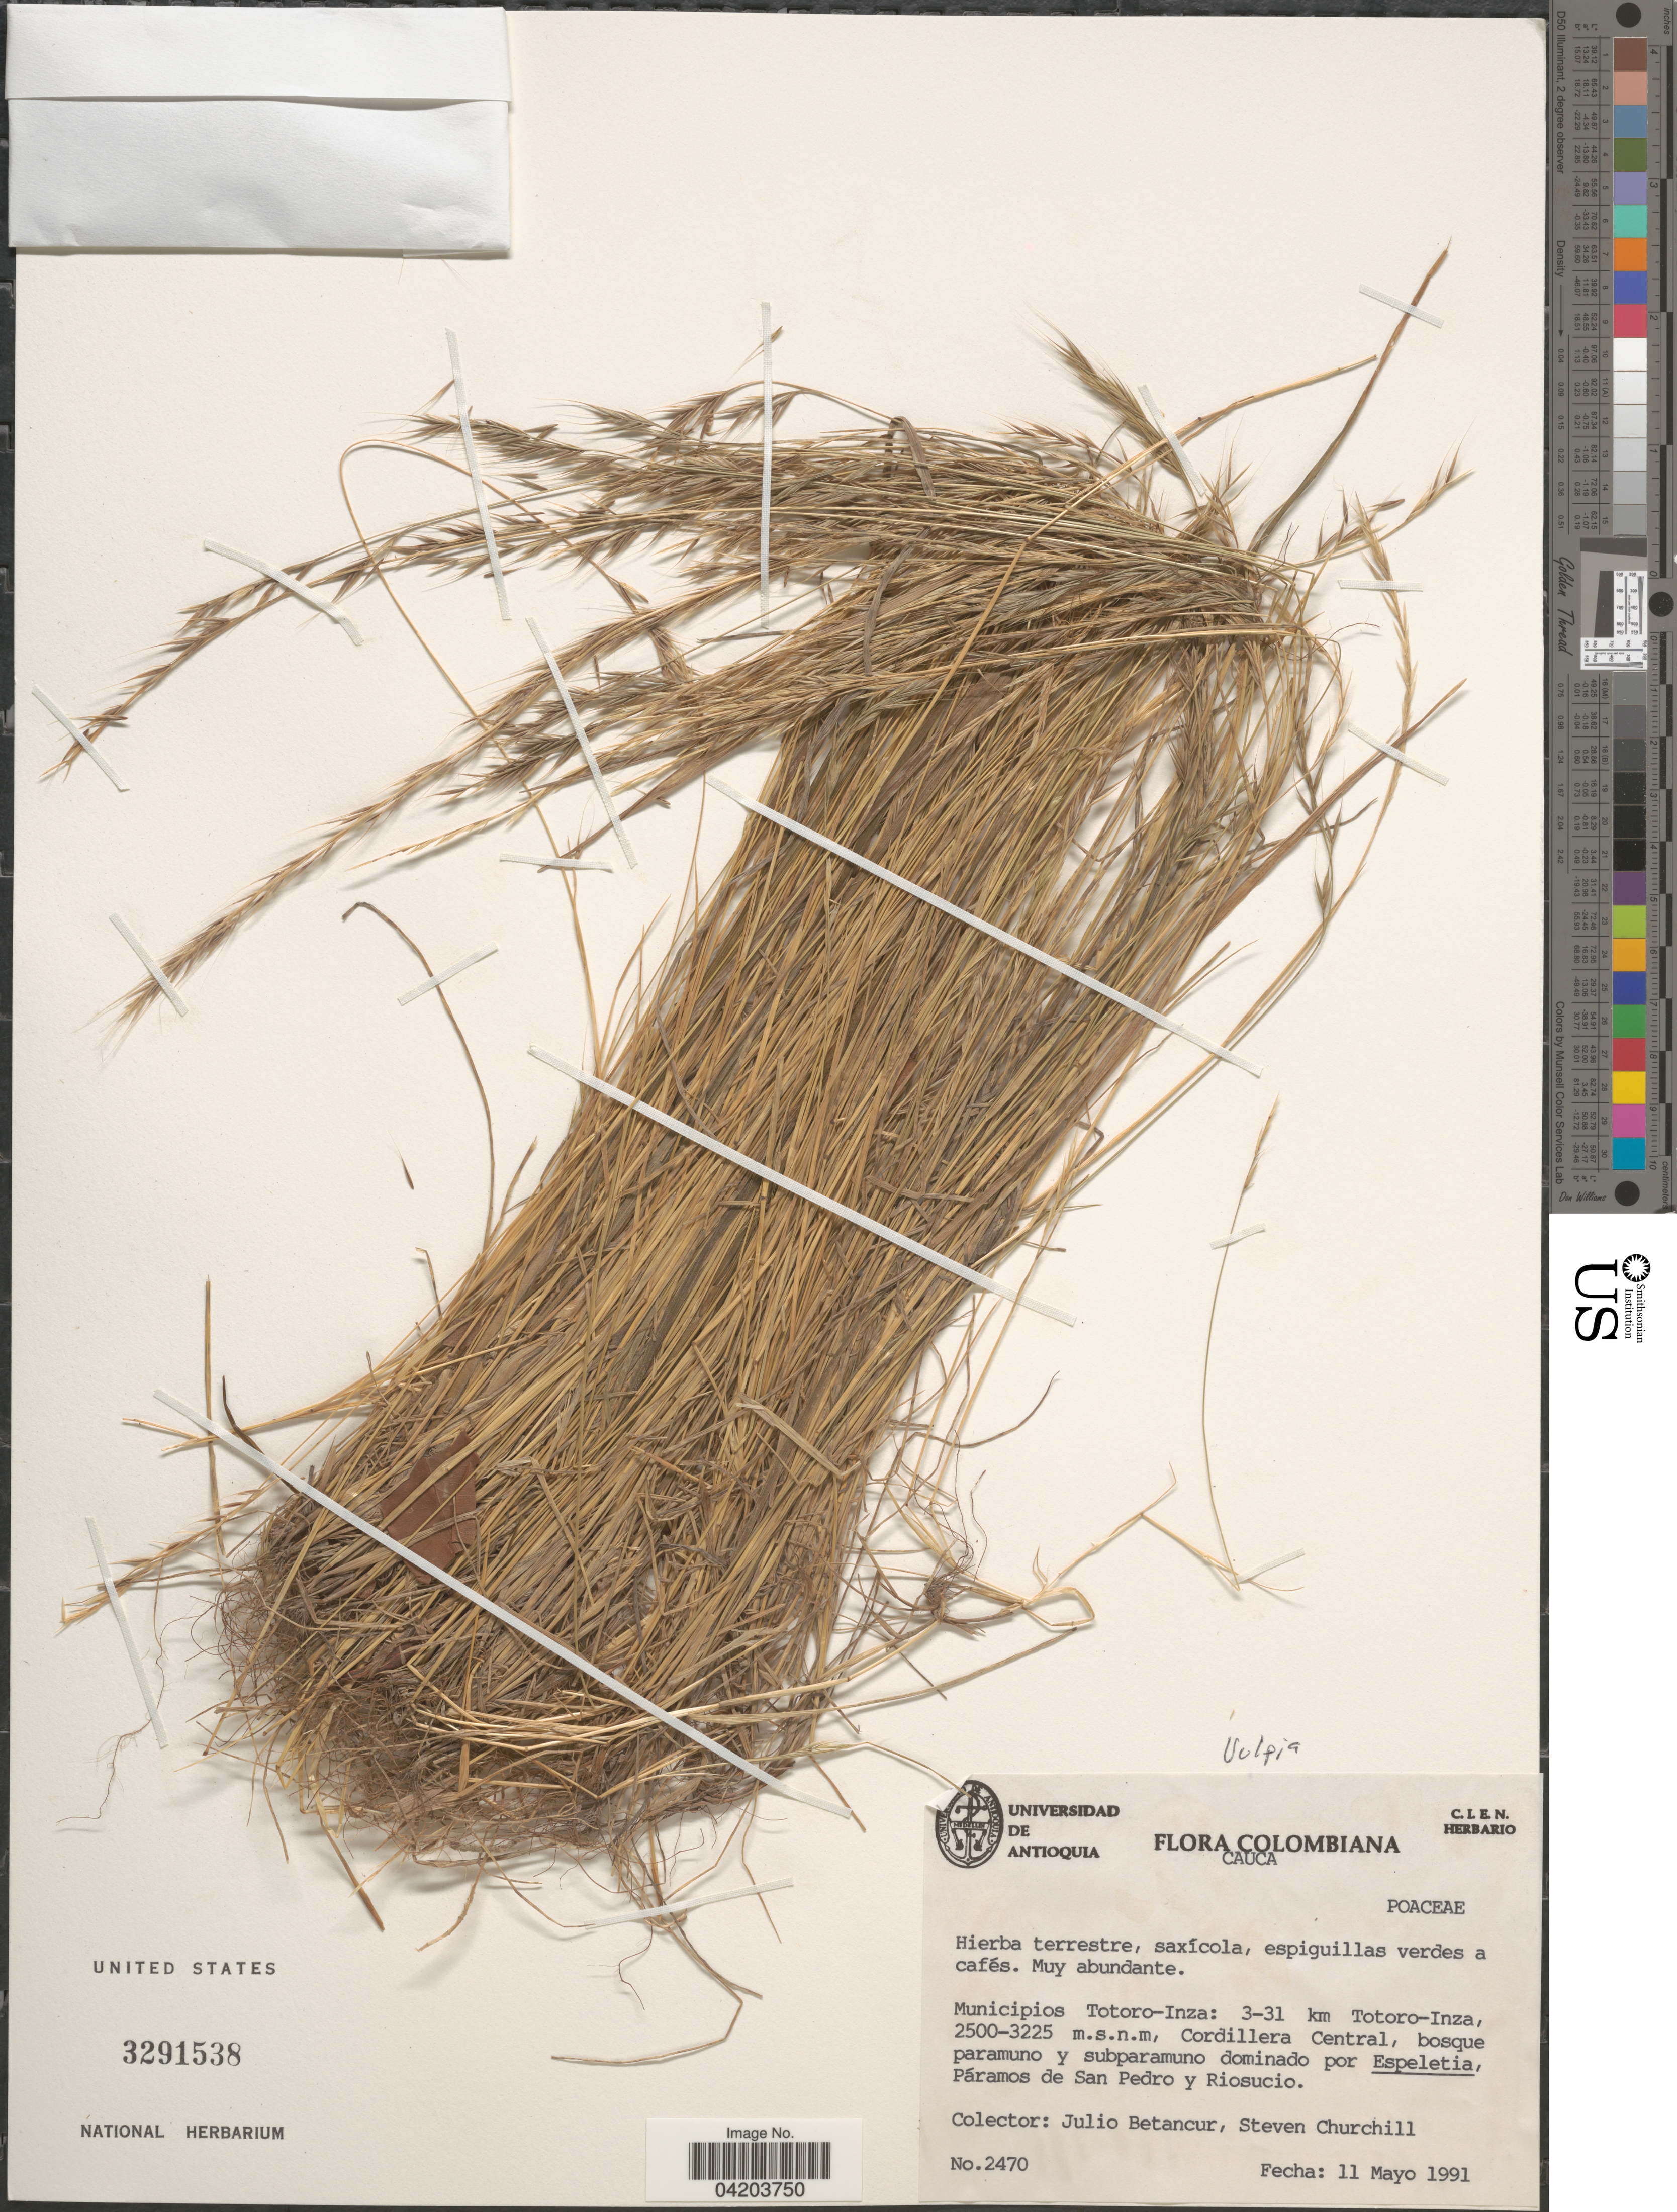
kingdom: Plantae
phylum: Tracheophyta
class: Liliopsida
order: Poales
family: Poaceae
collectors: J. Betancur & S. Churchill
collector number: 2470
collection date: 1991-05-11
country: Colombia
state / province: Cauca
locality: Colombiana. Municipios Totoro-Inza: 3-31 km Totoro-Inza, Cordillera Central, Páramos de San Pedro y Riosucio.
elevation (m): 2500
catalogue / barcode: US 3291538